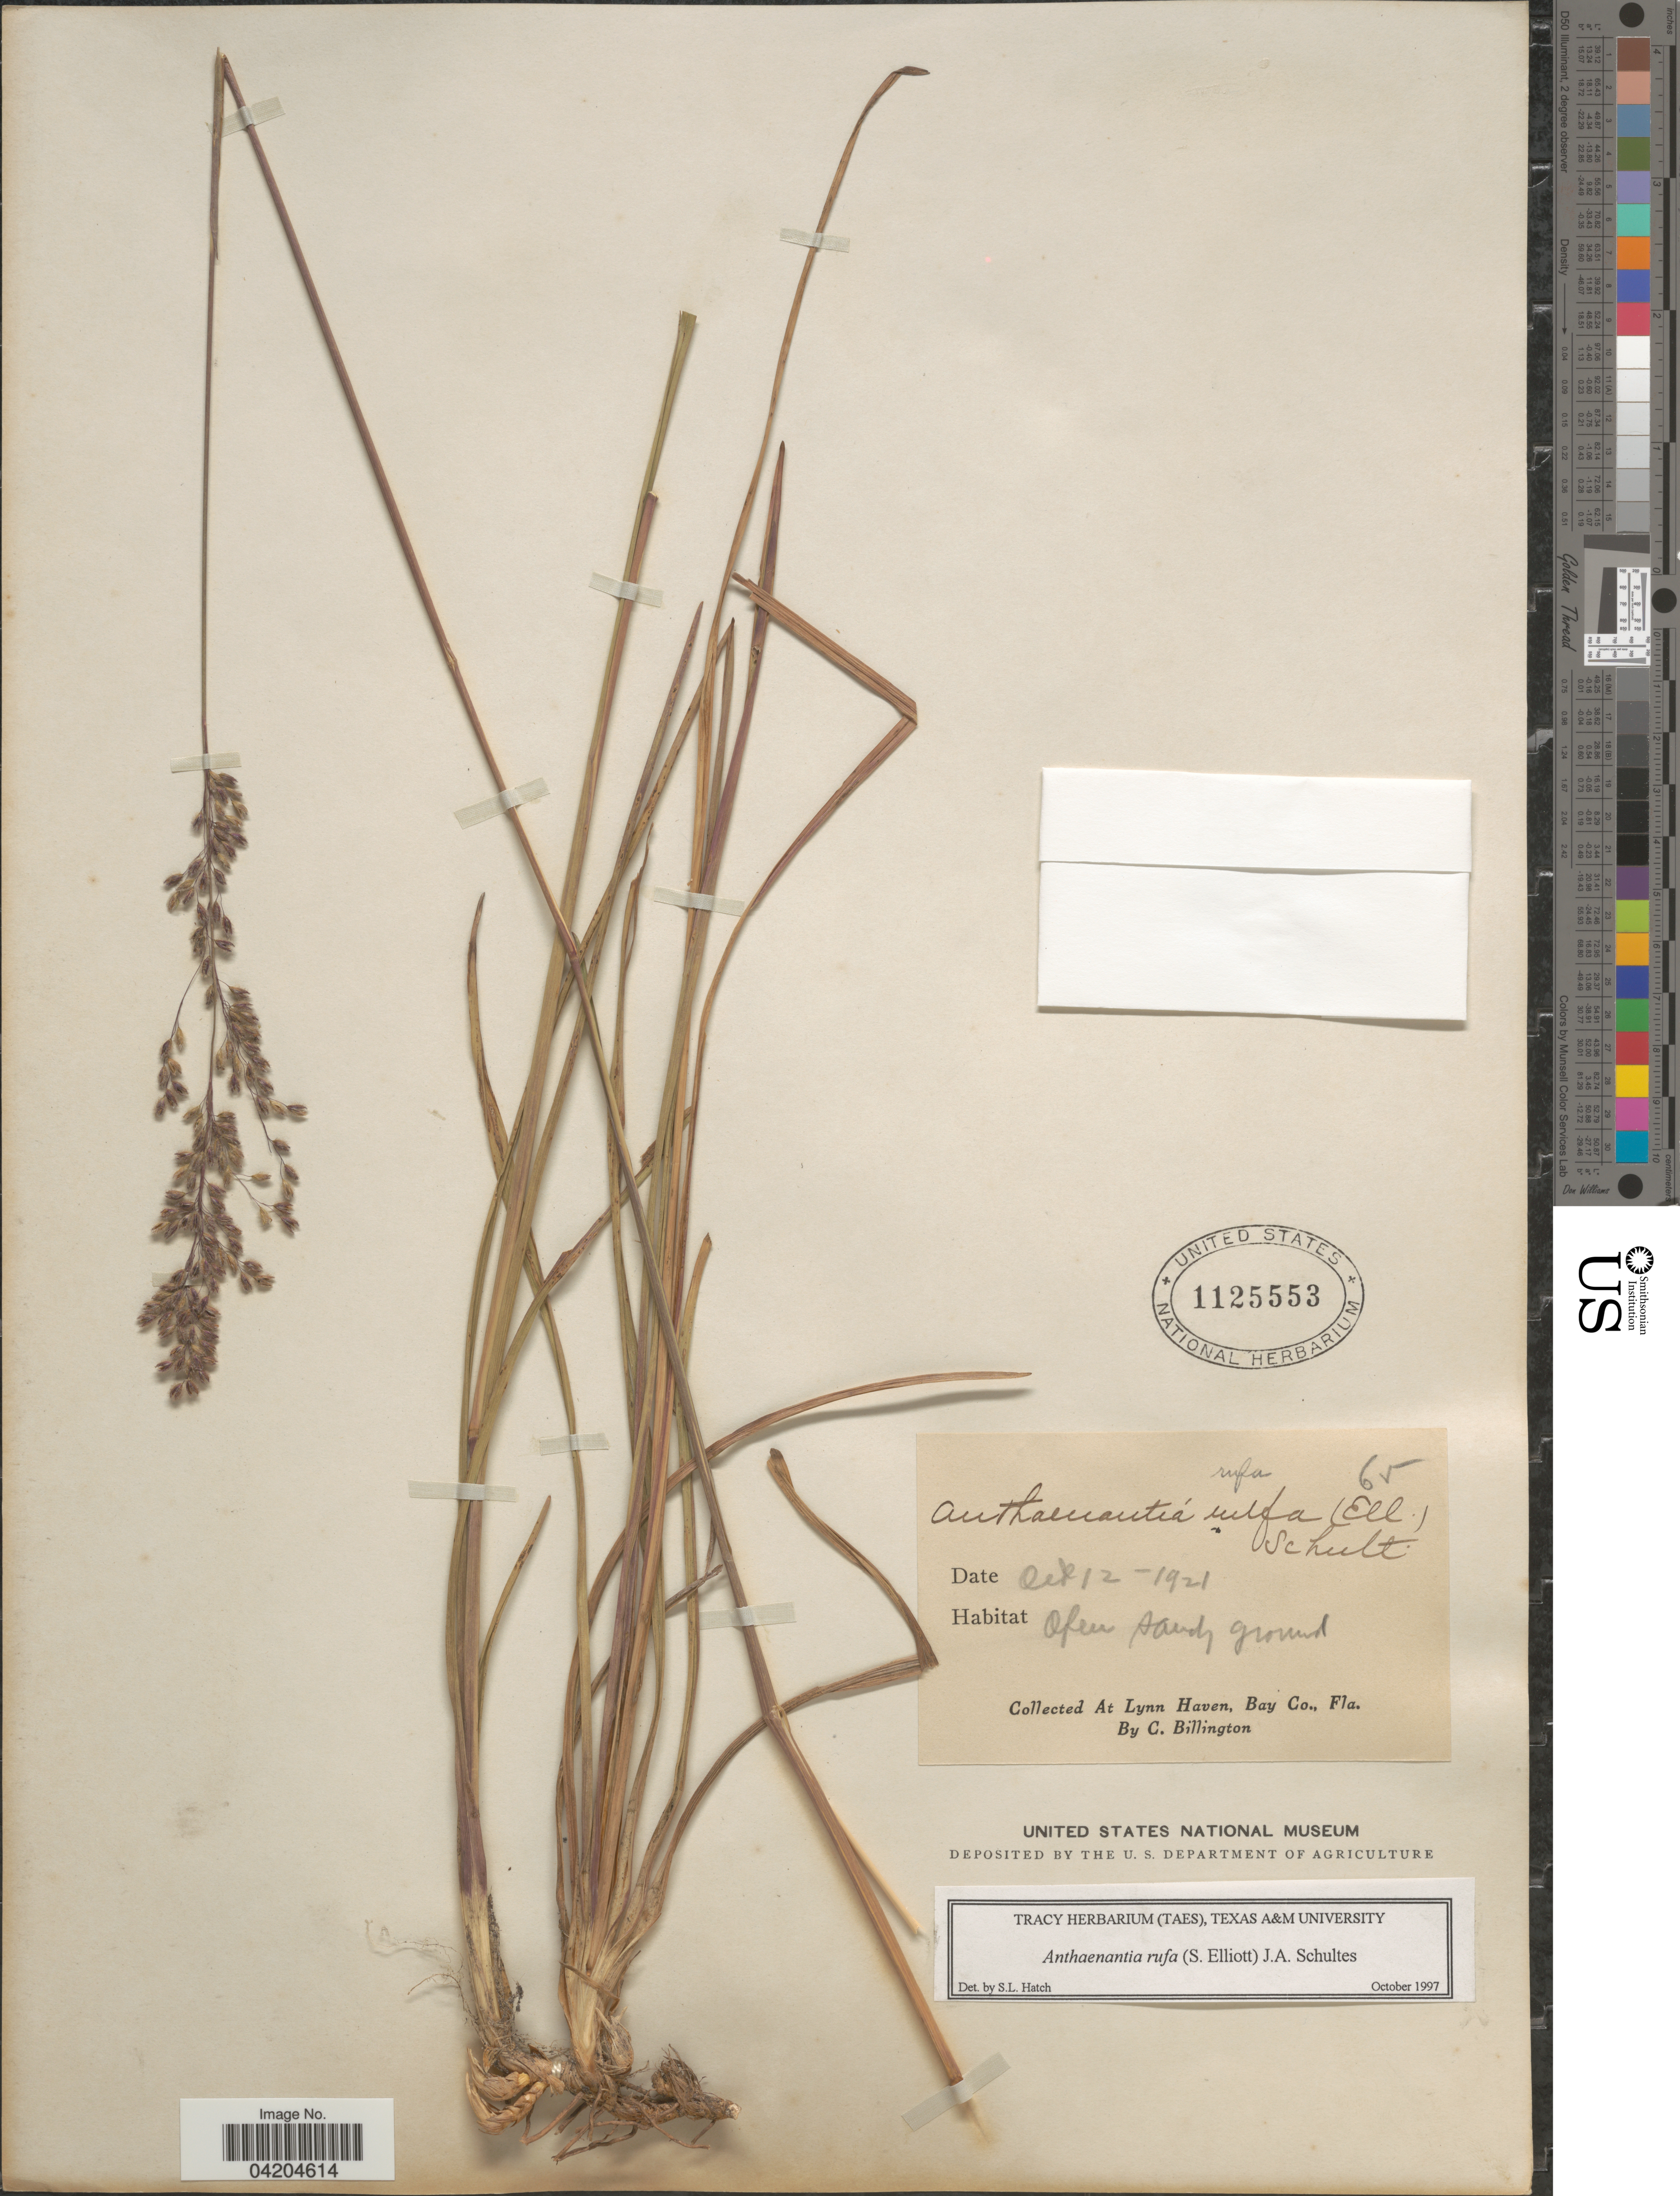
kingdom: Plantae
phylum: Tracheophyta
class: Liliopsida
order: Poales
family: Poaceae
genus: Anthaenantia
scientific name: Anthaenantia rufa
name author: (Elliott) Schult.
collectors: C. Billington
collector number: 65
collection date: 1921-10-12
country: United States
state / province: Florida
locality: Lynn Haven, Bay Co.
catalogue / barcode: US 1125553